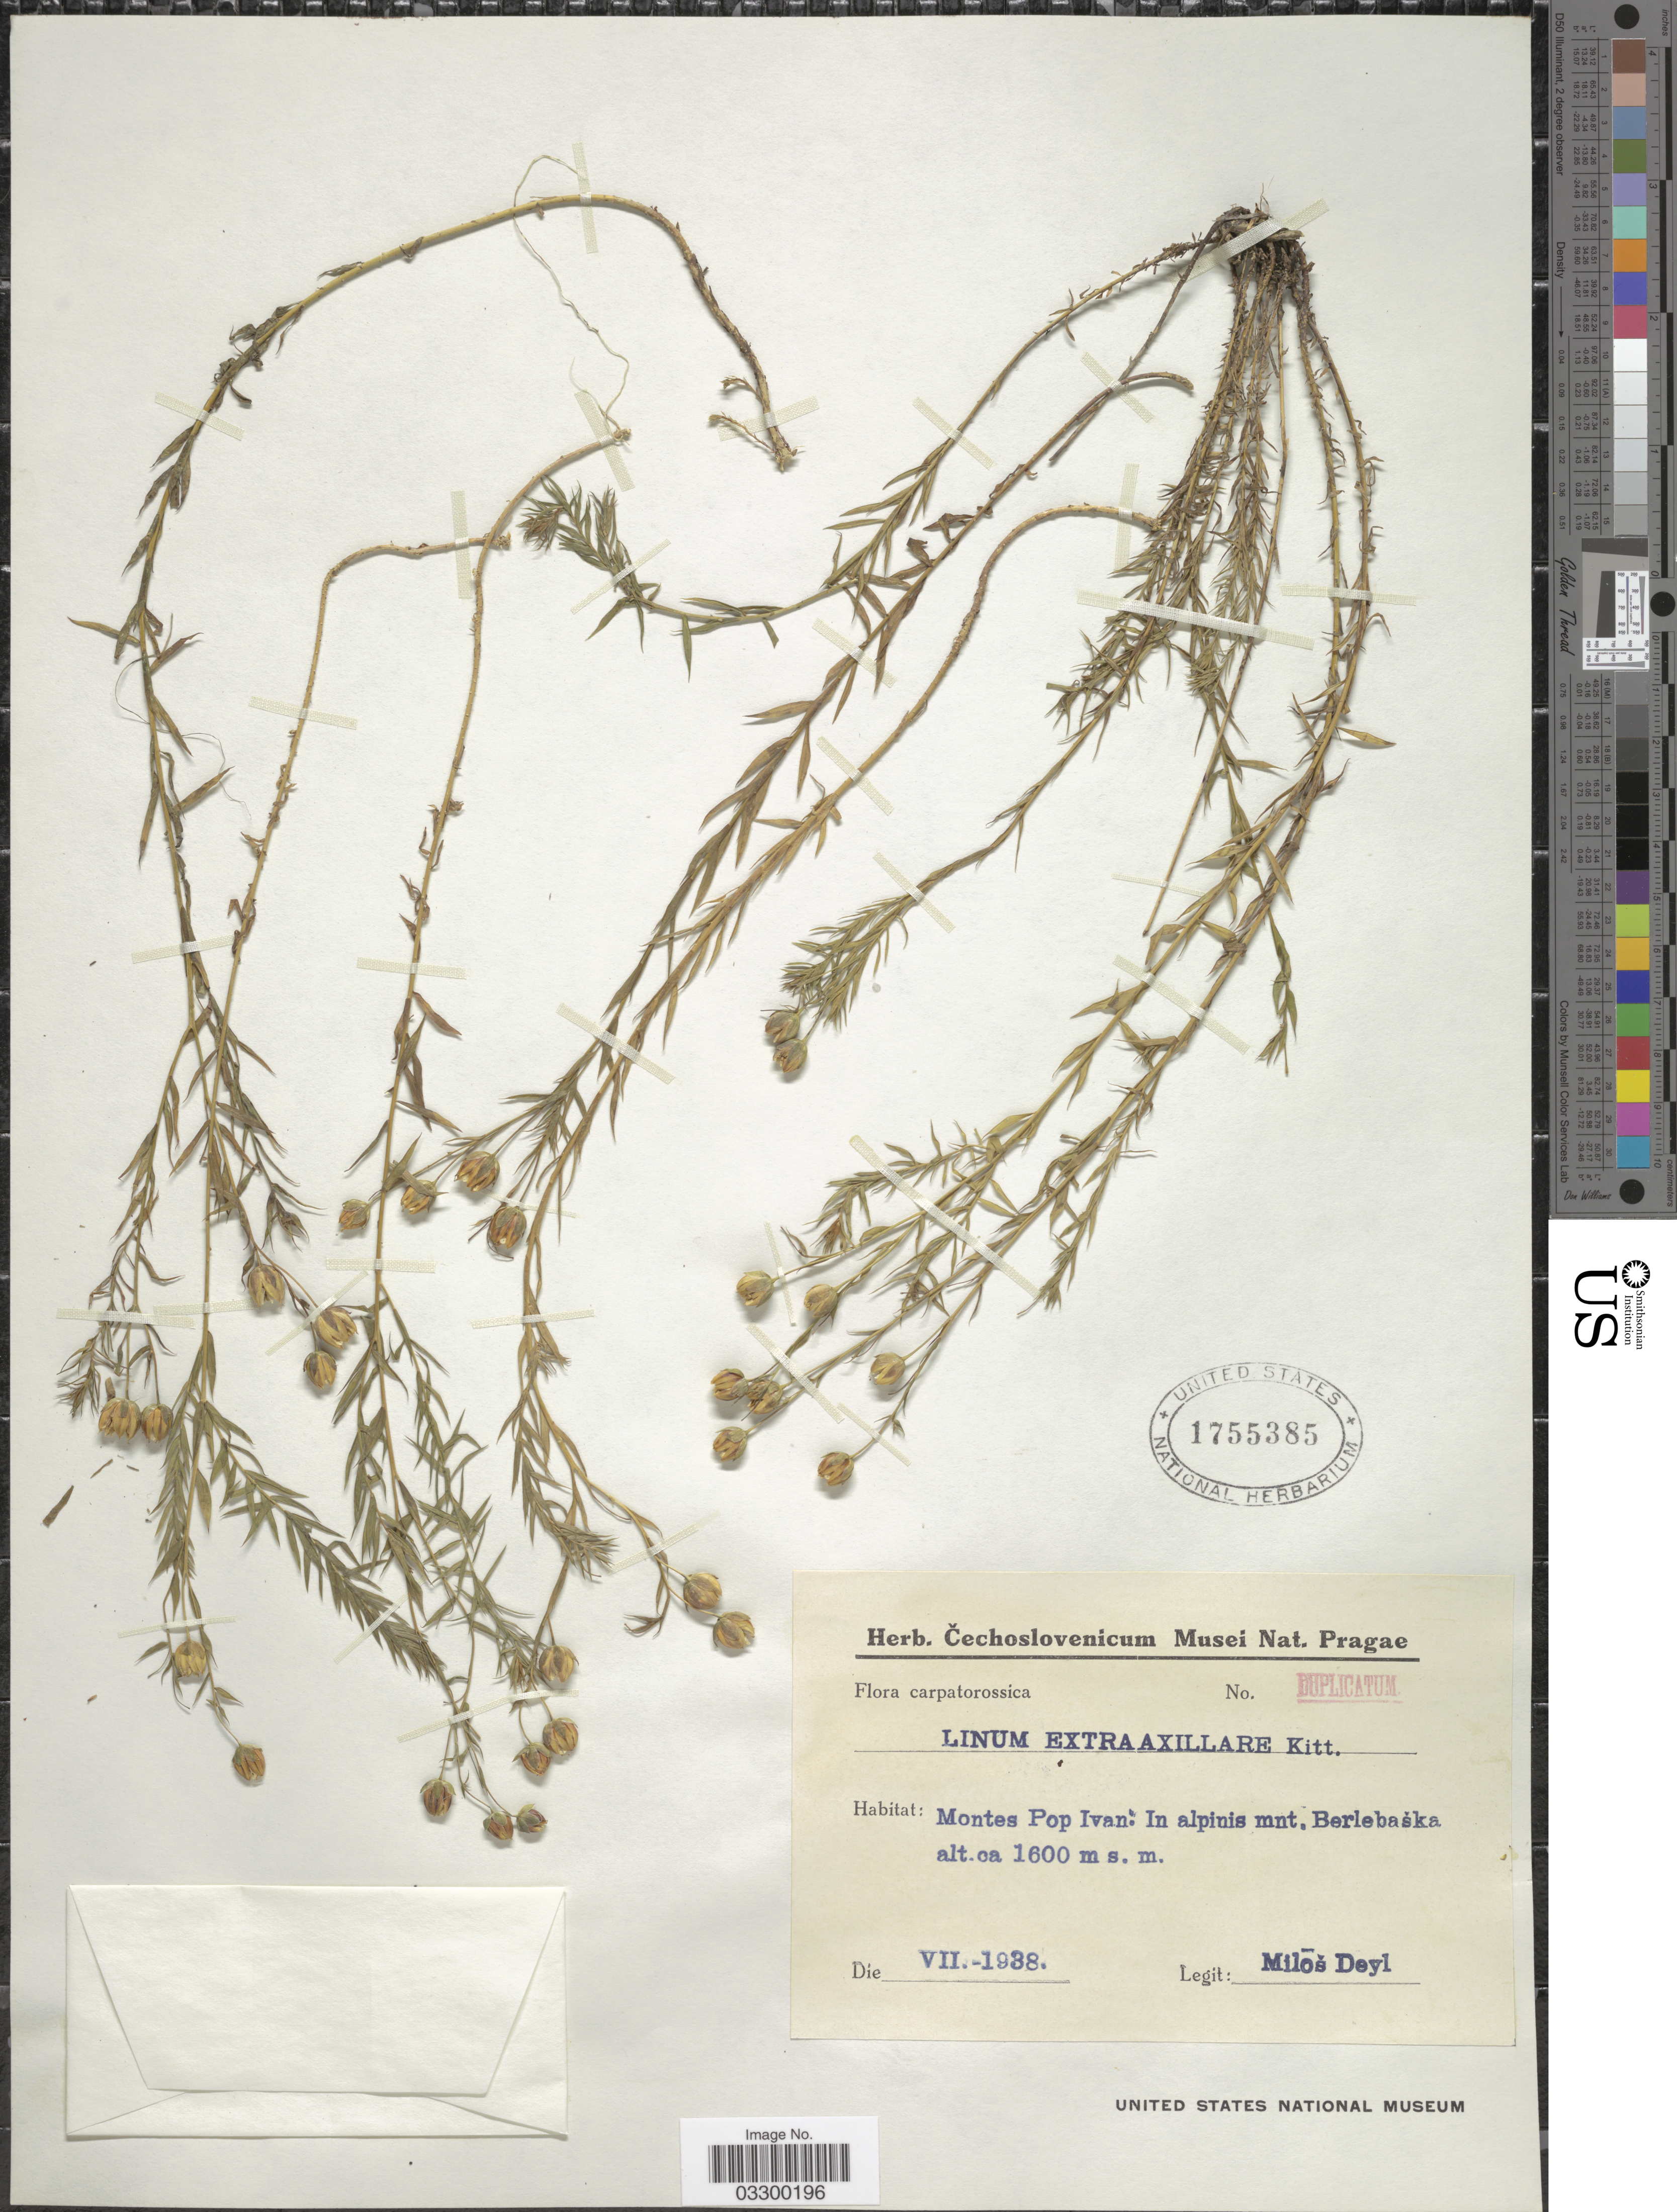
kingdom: Plantae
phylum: Tracheophyta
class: Magnoliopsida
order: Malpighiales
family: Linaceae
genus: Linum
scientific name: Linum extraaxillare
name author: Kit.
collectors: M. Deyl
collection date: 1938-07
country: Ukraine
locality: Carpatorossica. Montes Pop Ivan. In alpinis mnt. Berlebaška.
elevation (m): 1600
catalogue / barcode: US 1755385